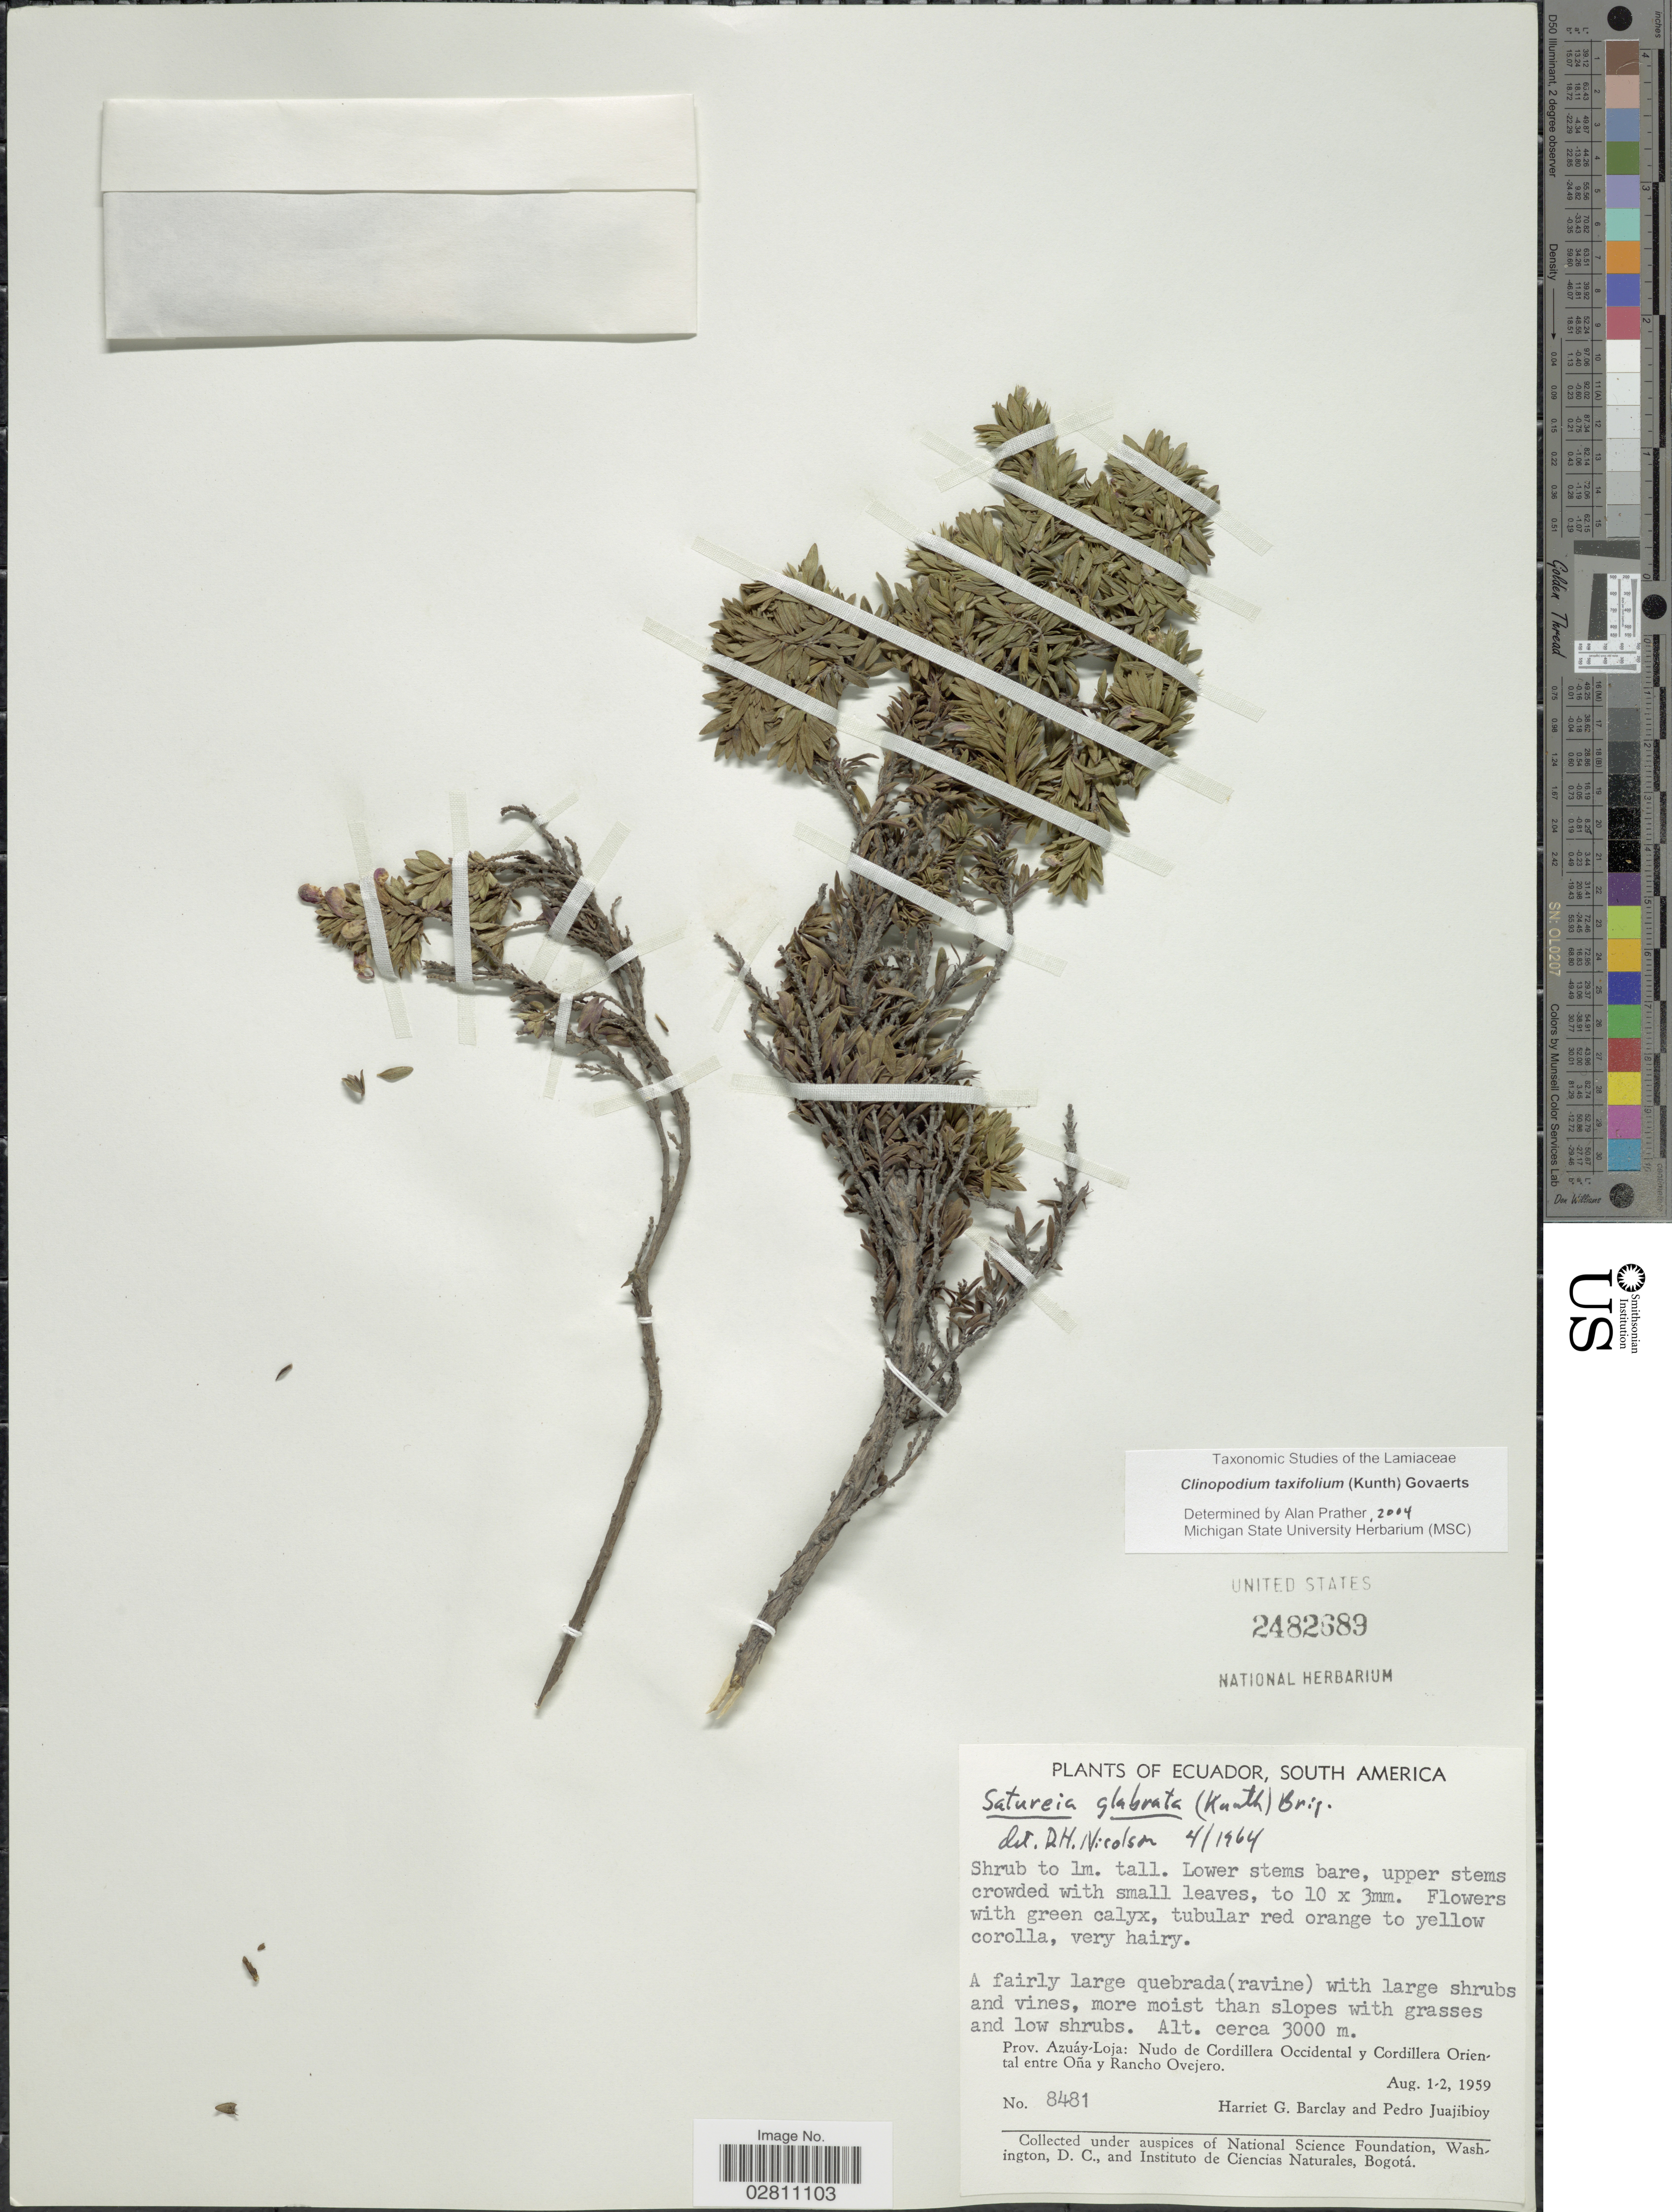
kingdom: Plantae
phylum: Tracheophyta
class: Magnoliopsida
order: Lamiales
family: Lamiaceae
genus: Clinopodium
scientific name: Clinopodium taxifolium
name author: (Kunth) Govaerts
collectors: H. G. Barclay & P. Juajibioy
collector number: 8481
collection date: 1959-08-01/1959-08-02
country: Ecuador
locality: Prov. Azuáy-Loja: Nudo de Cordillera Occidental y Cordillera Oriental entre Oña y Rancho Ovejero.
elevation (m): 3000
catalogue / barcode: US 2482689